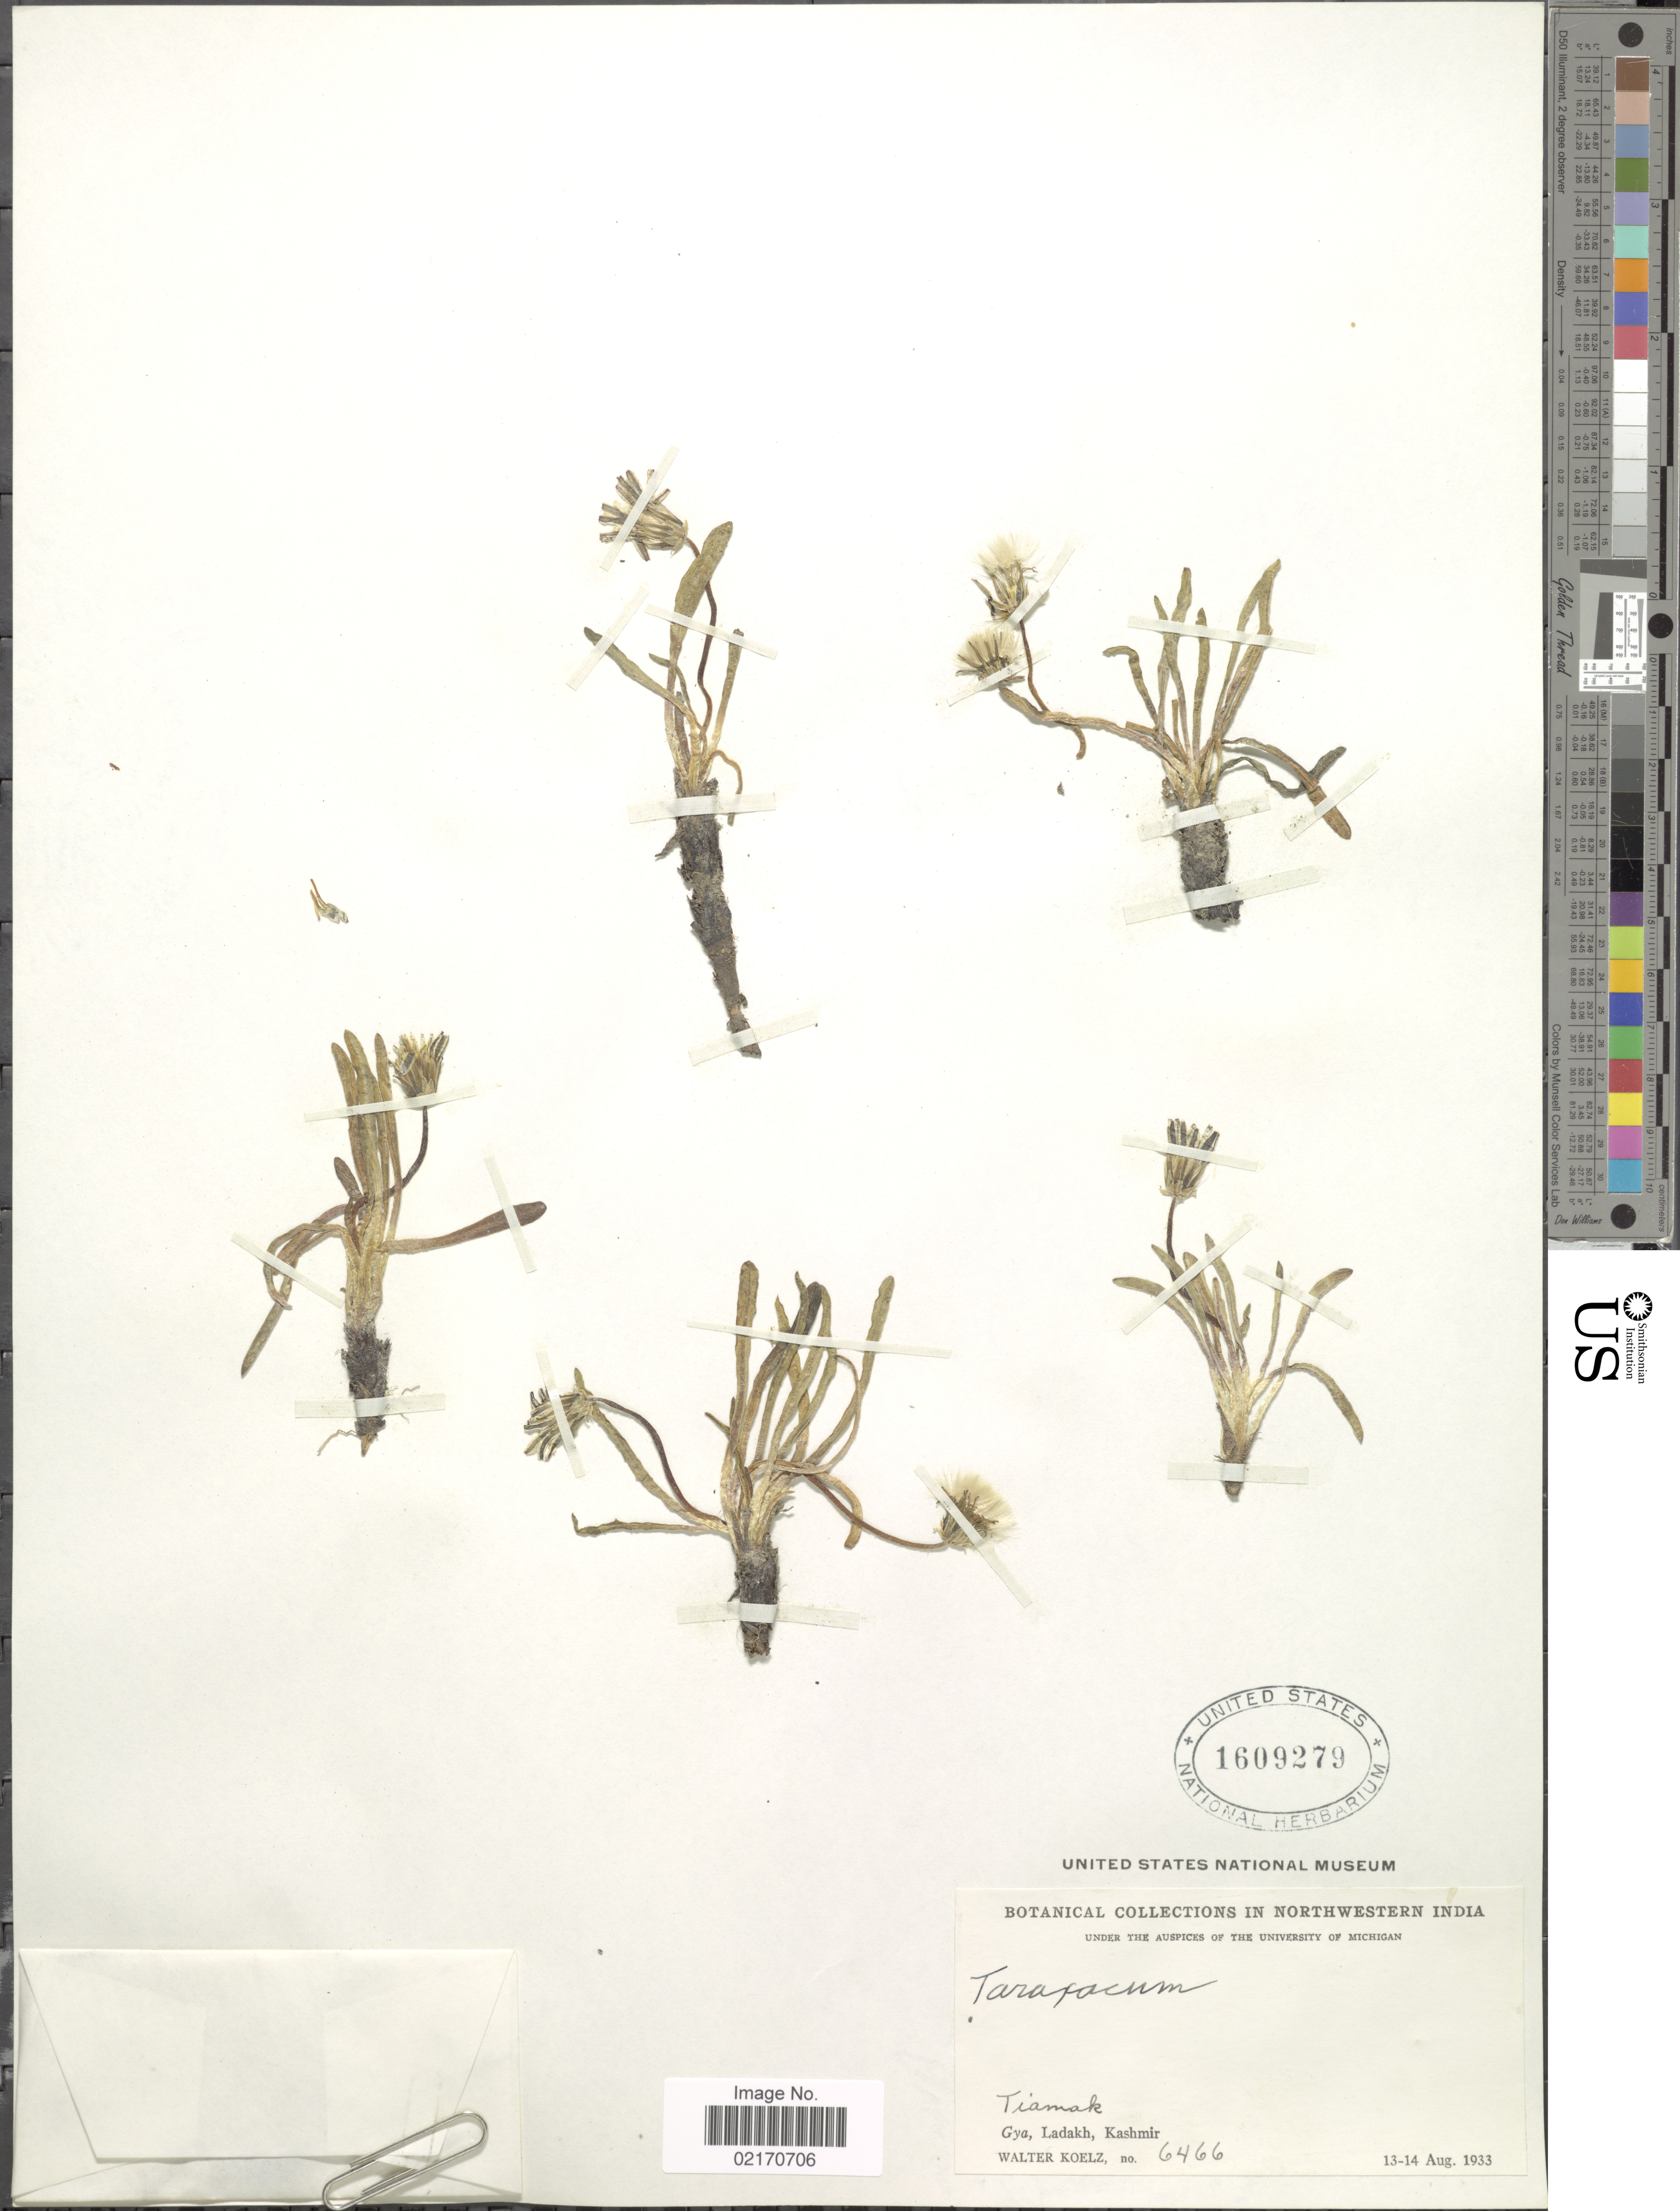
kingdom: Plantae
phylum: Tracheophyta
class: Magnoliopsida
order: Asterales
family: Asteraceae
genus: Taraxacum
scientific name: Taraxacum sp.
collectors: W. N. Koelz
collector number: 6466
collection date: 1933-08-13/1933-08-14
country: India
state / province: Jammu and Kashmir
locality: Northwestern India, Tiamak, Gya, Ladakh, Kashmir.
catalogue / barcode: US 1609279